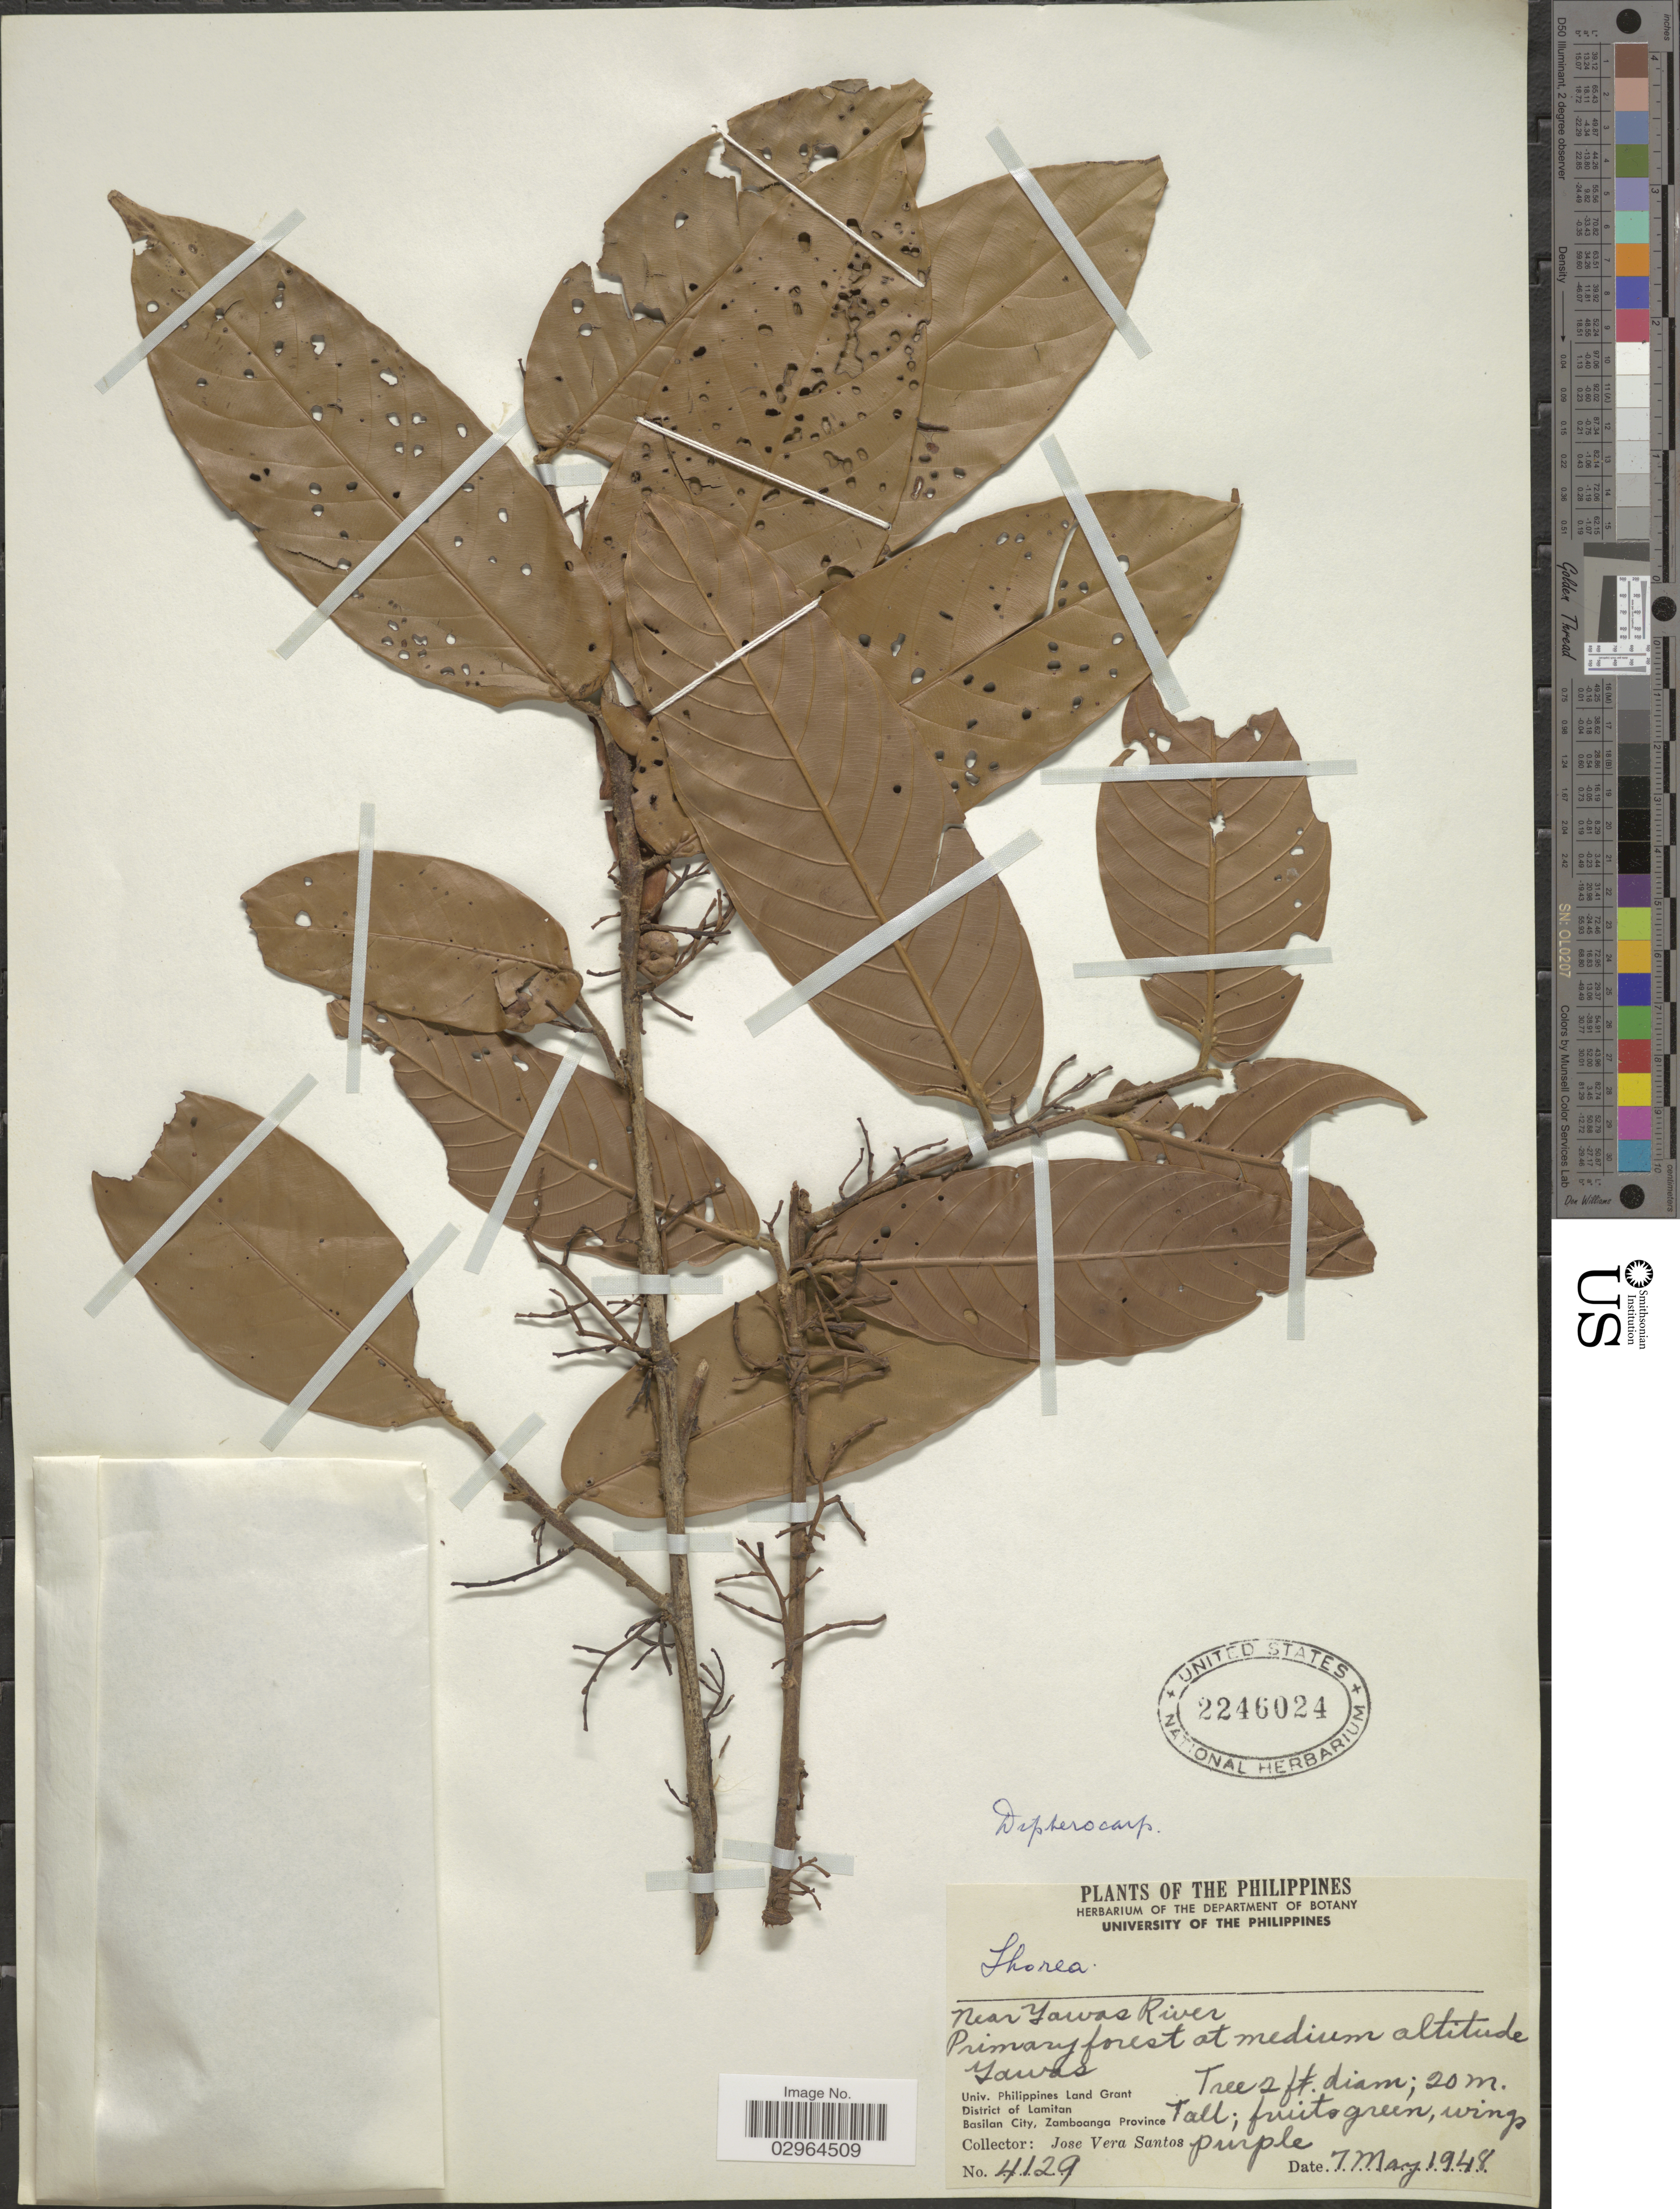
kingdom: Plantae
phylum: Tracheophyta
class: Magnoliopsida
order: Malvales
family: Dipterocarpaceae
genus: Shorea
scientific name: Shorea sp.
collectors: J. V. Santos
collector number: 4129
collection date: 1948-05-07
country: Philippines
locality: Near Yawas River. Yawas, Univ. Philippines Land Grant [unsure placement], District of Lamitan, Basilan City, Zamboanga Province.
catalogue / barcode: US 2246024